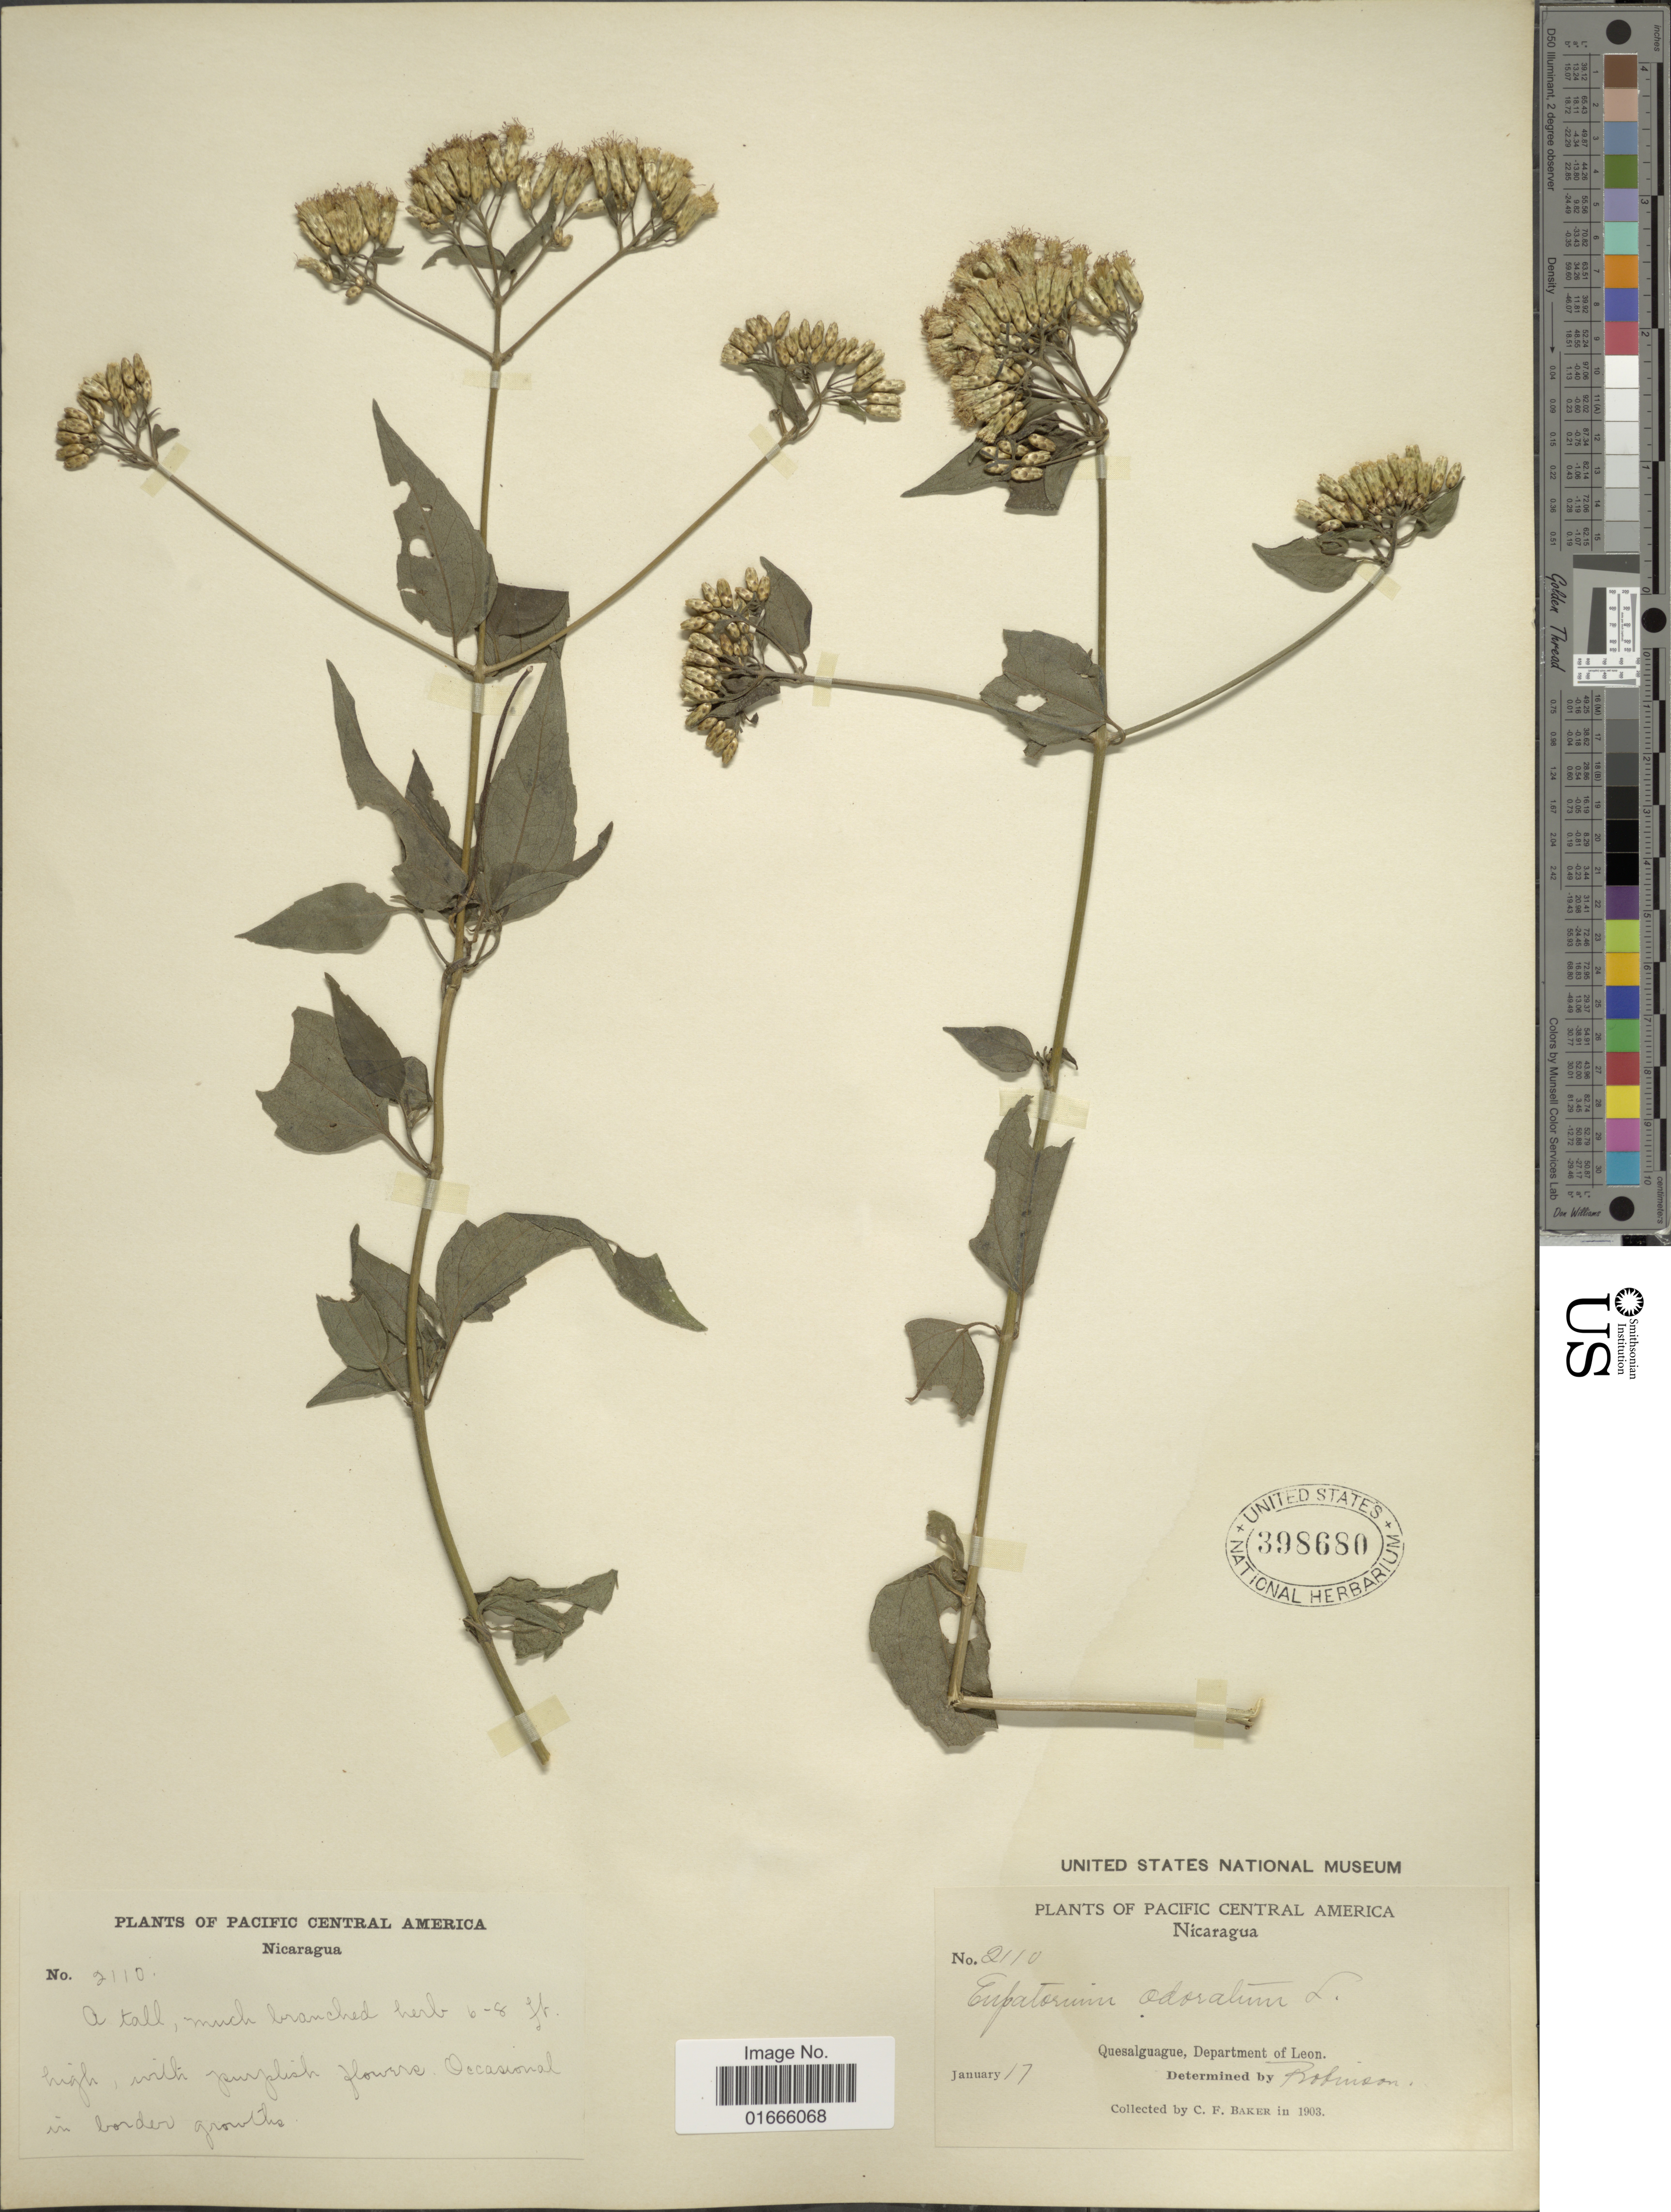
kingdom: Plantae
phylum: Tracheophyta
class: Magnoliopsida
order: Asterales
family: Asteraceae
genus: Chromolaena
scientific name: Chromolaena odorata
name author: (L.) R.M. King & H. Rob.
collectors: C. F. Baker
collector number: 2110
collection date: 1903-01-17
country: Nicaragua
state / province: Leon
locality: Quesalguage, Department of Leon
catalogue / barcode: US 398680